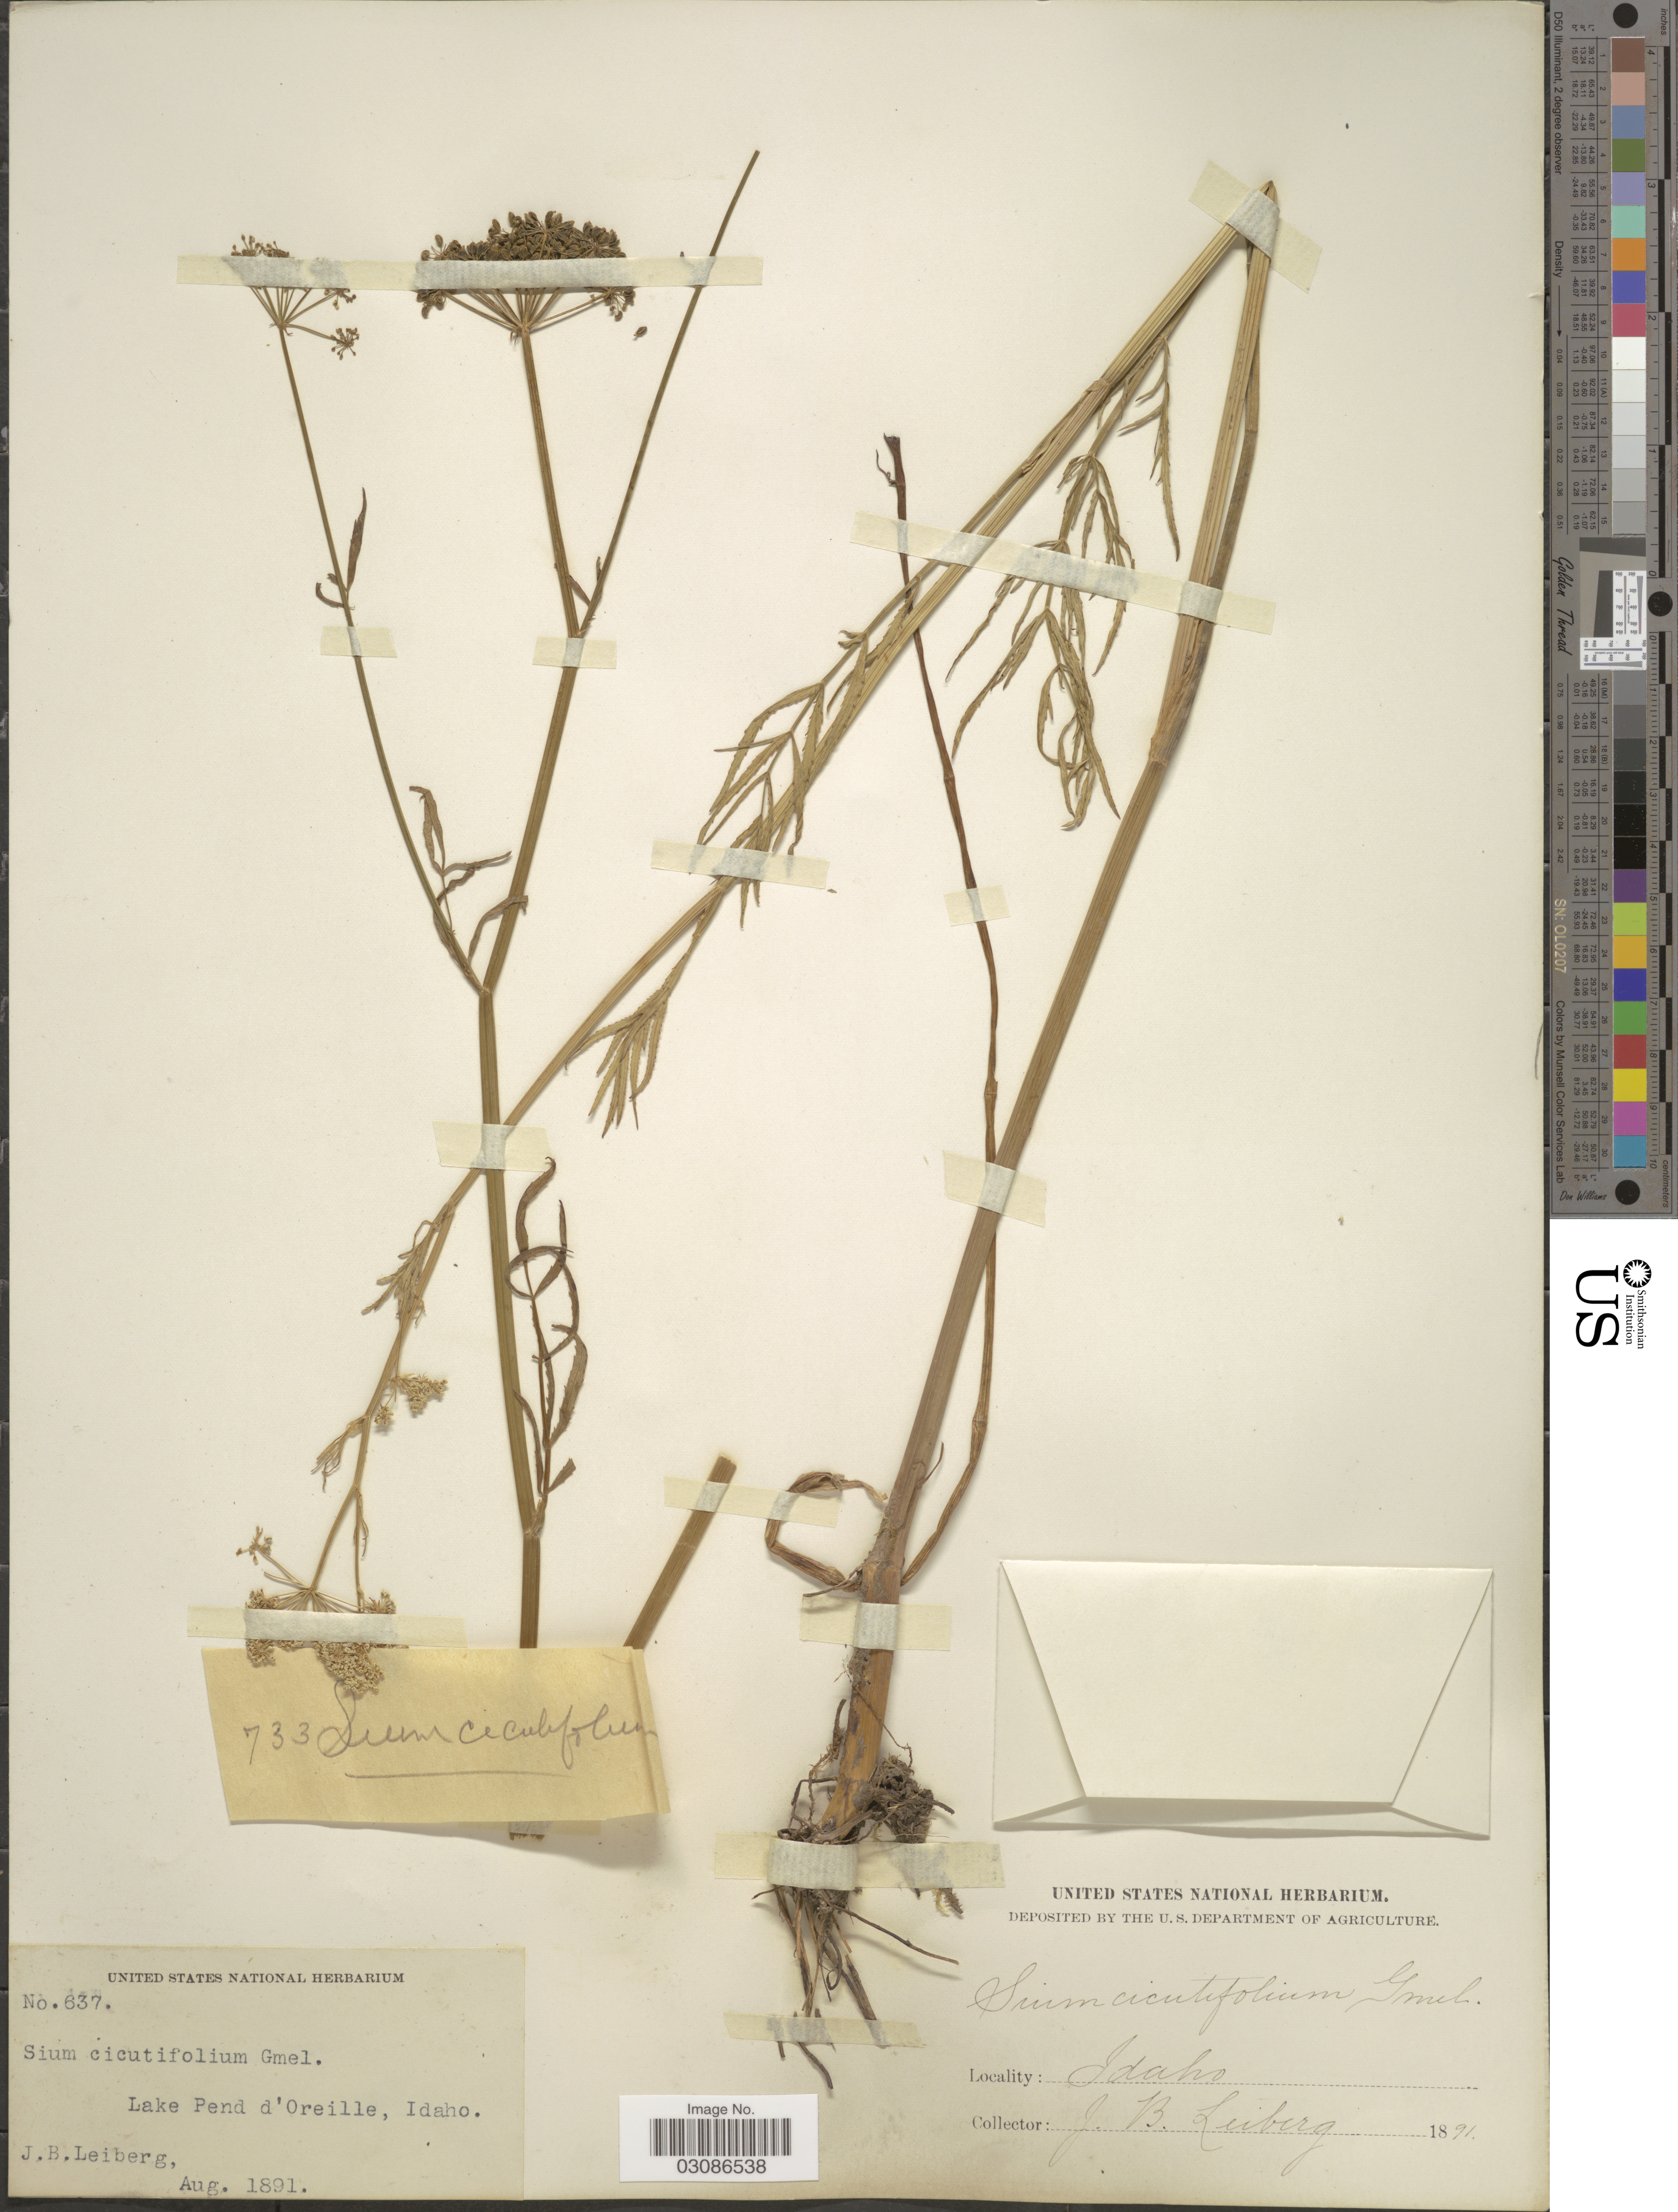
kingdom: Plantae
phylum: Tracheophyta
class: Magnoliopsida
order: Apiales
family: Apiaceae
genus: Sium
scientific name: Sium suave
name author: Walter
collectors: J. B. Leiberg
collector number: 637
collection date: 1891-08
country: United States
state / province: Idaho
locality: Lake Pend d'Oreille, Idaho.